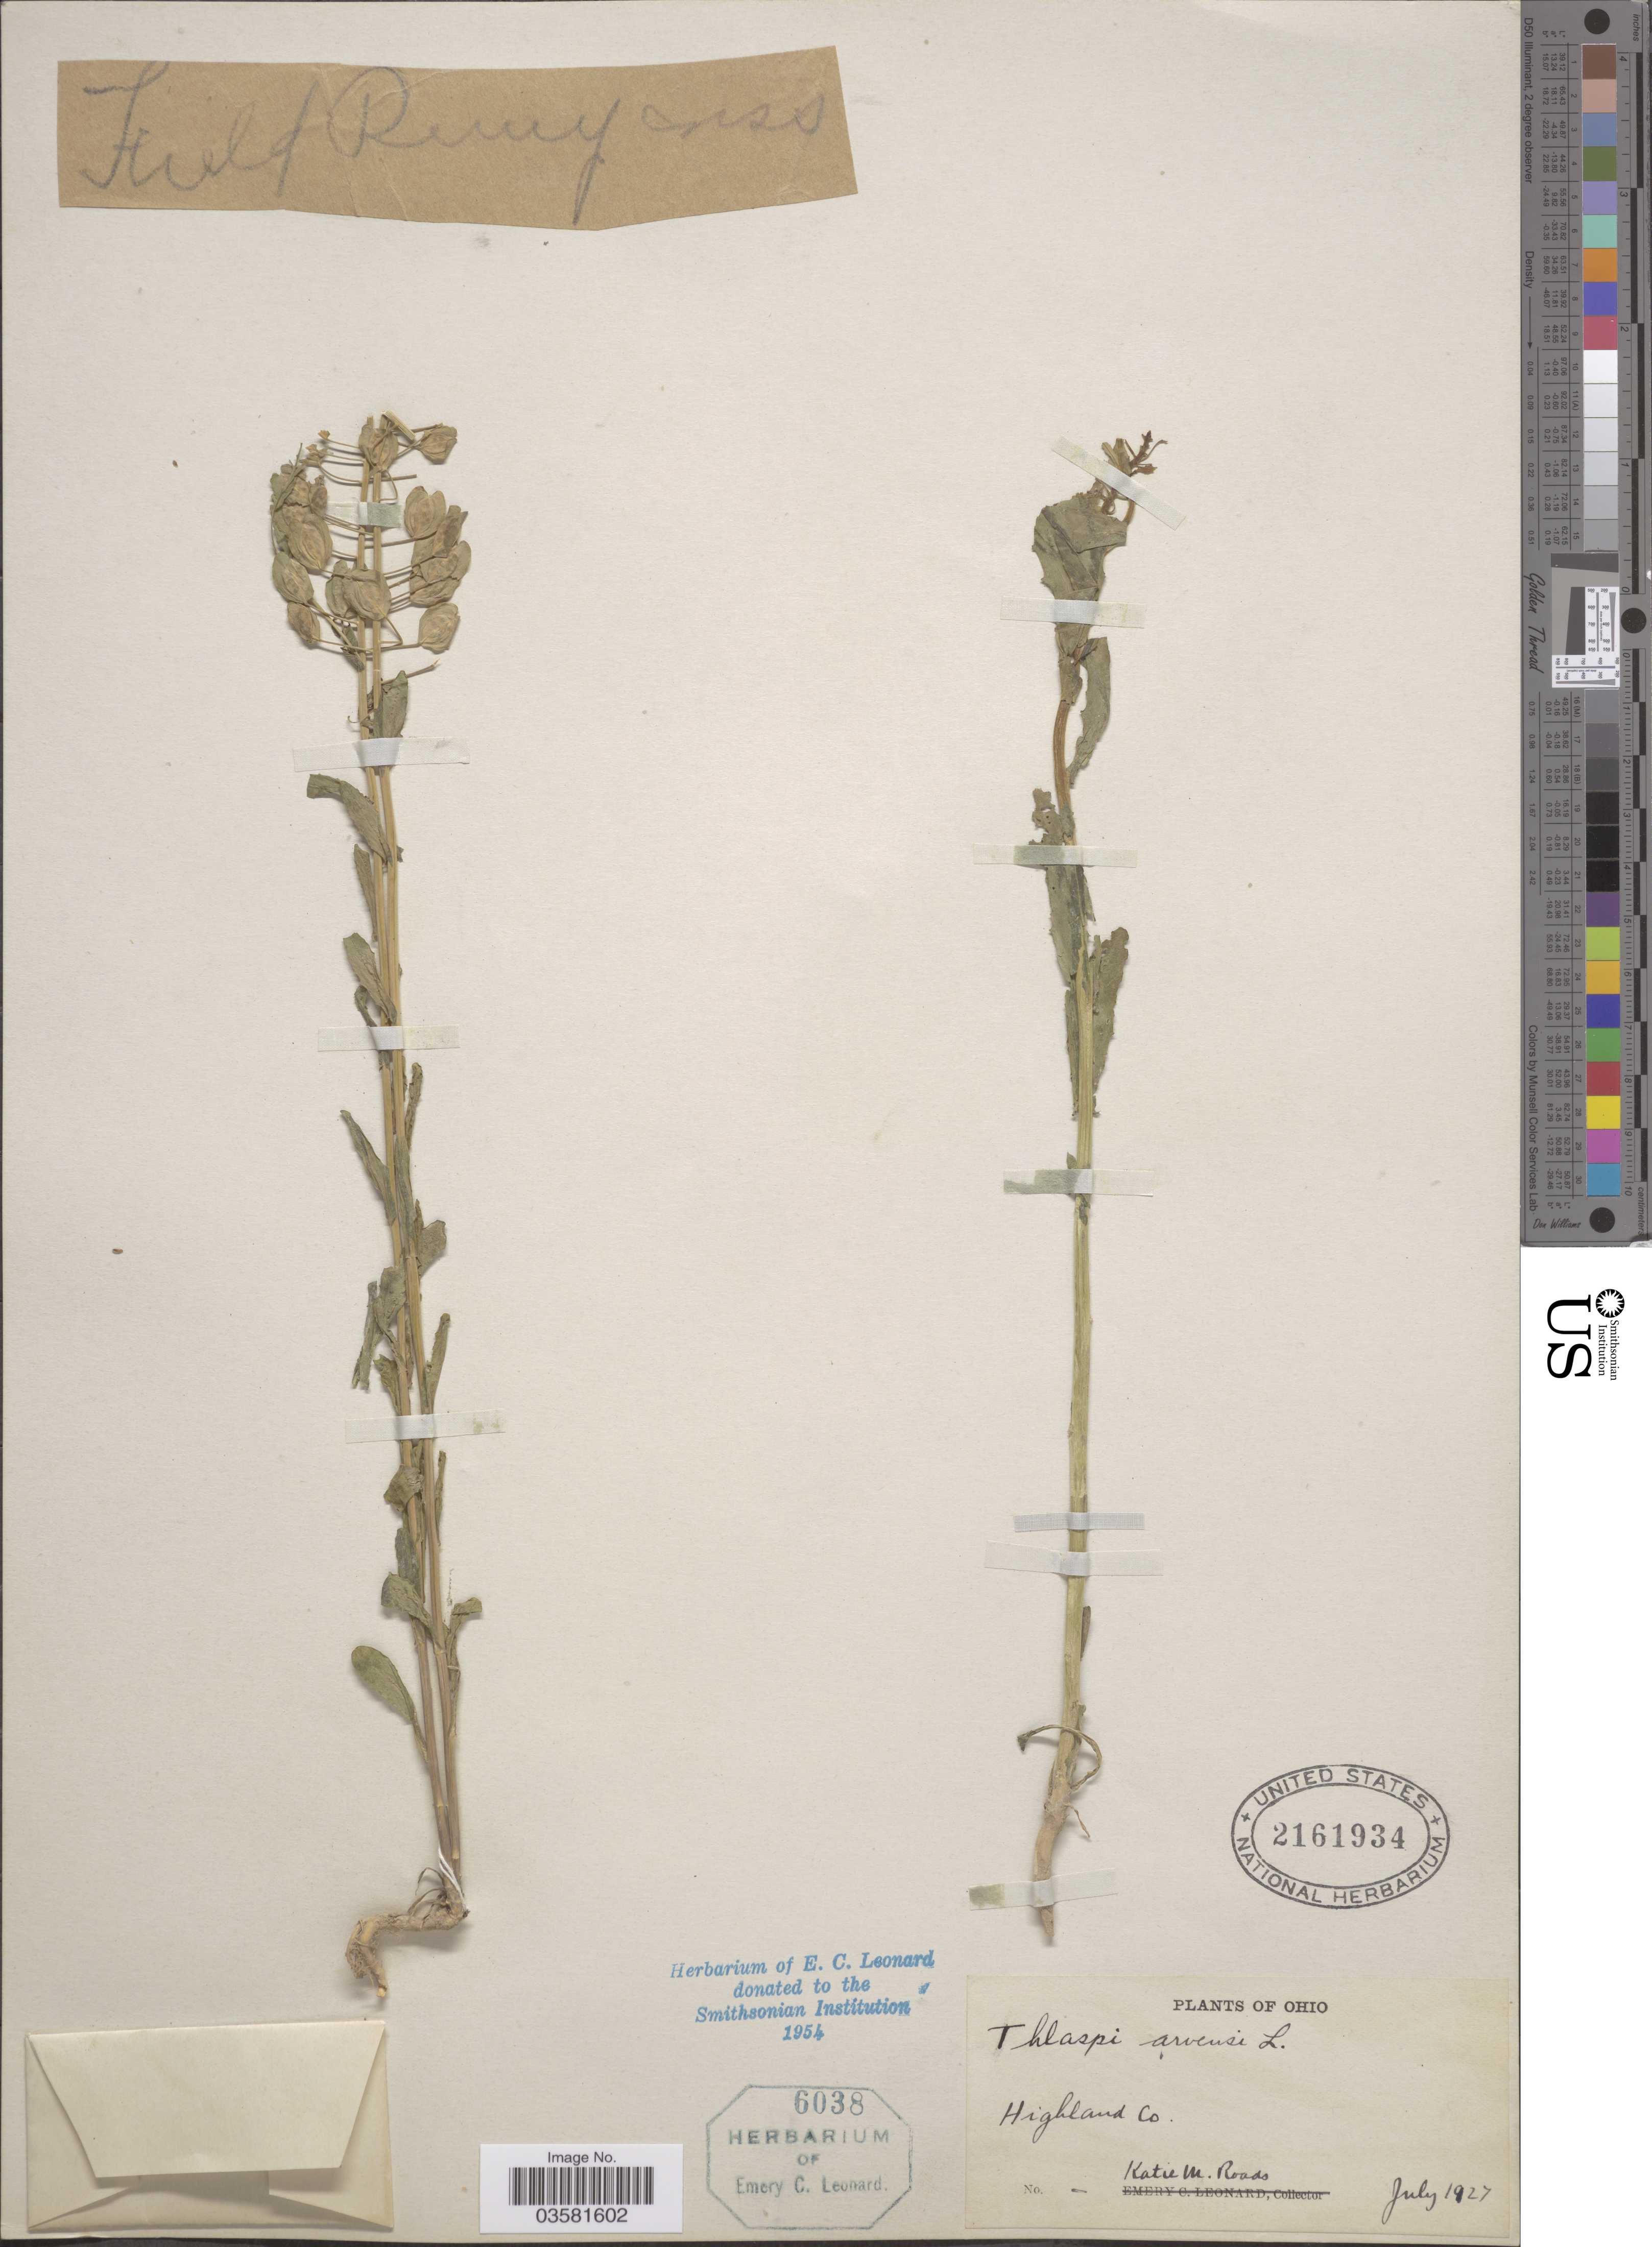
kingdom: Plantae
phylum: Tracheophyta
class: Magnoliopsida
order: Brassicales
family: Brassicaceae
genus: Thlaspi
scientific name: Thlaspi arvense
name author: L.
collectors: K. Roads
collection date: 1927-07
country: United States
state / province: Ohio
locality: Highland Co.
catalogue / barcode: US 2161934